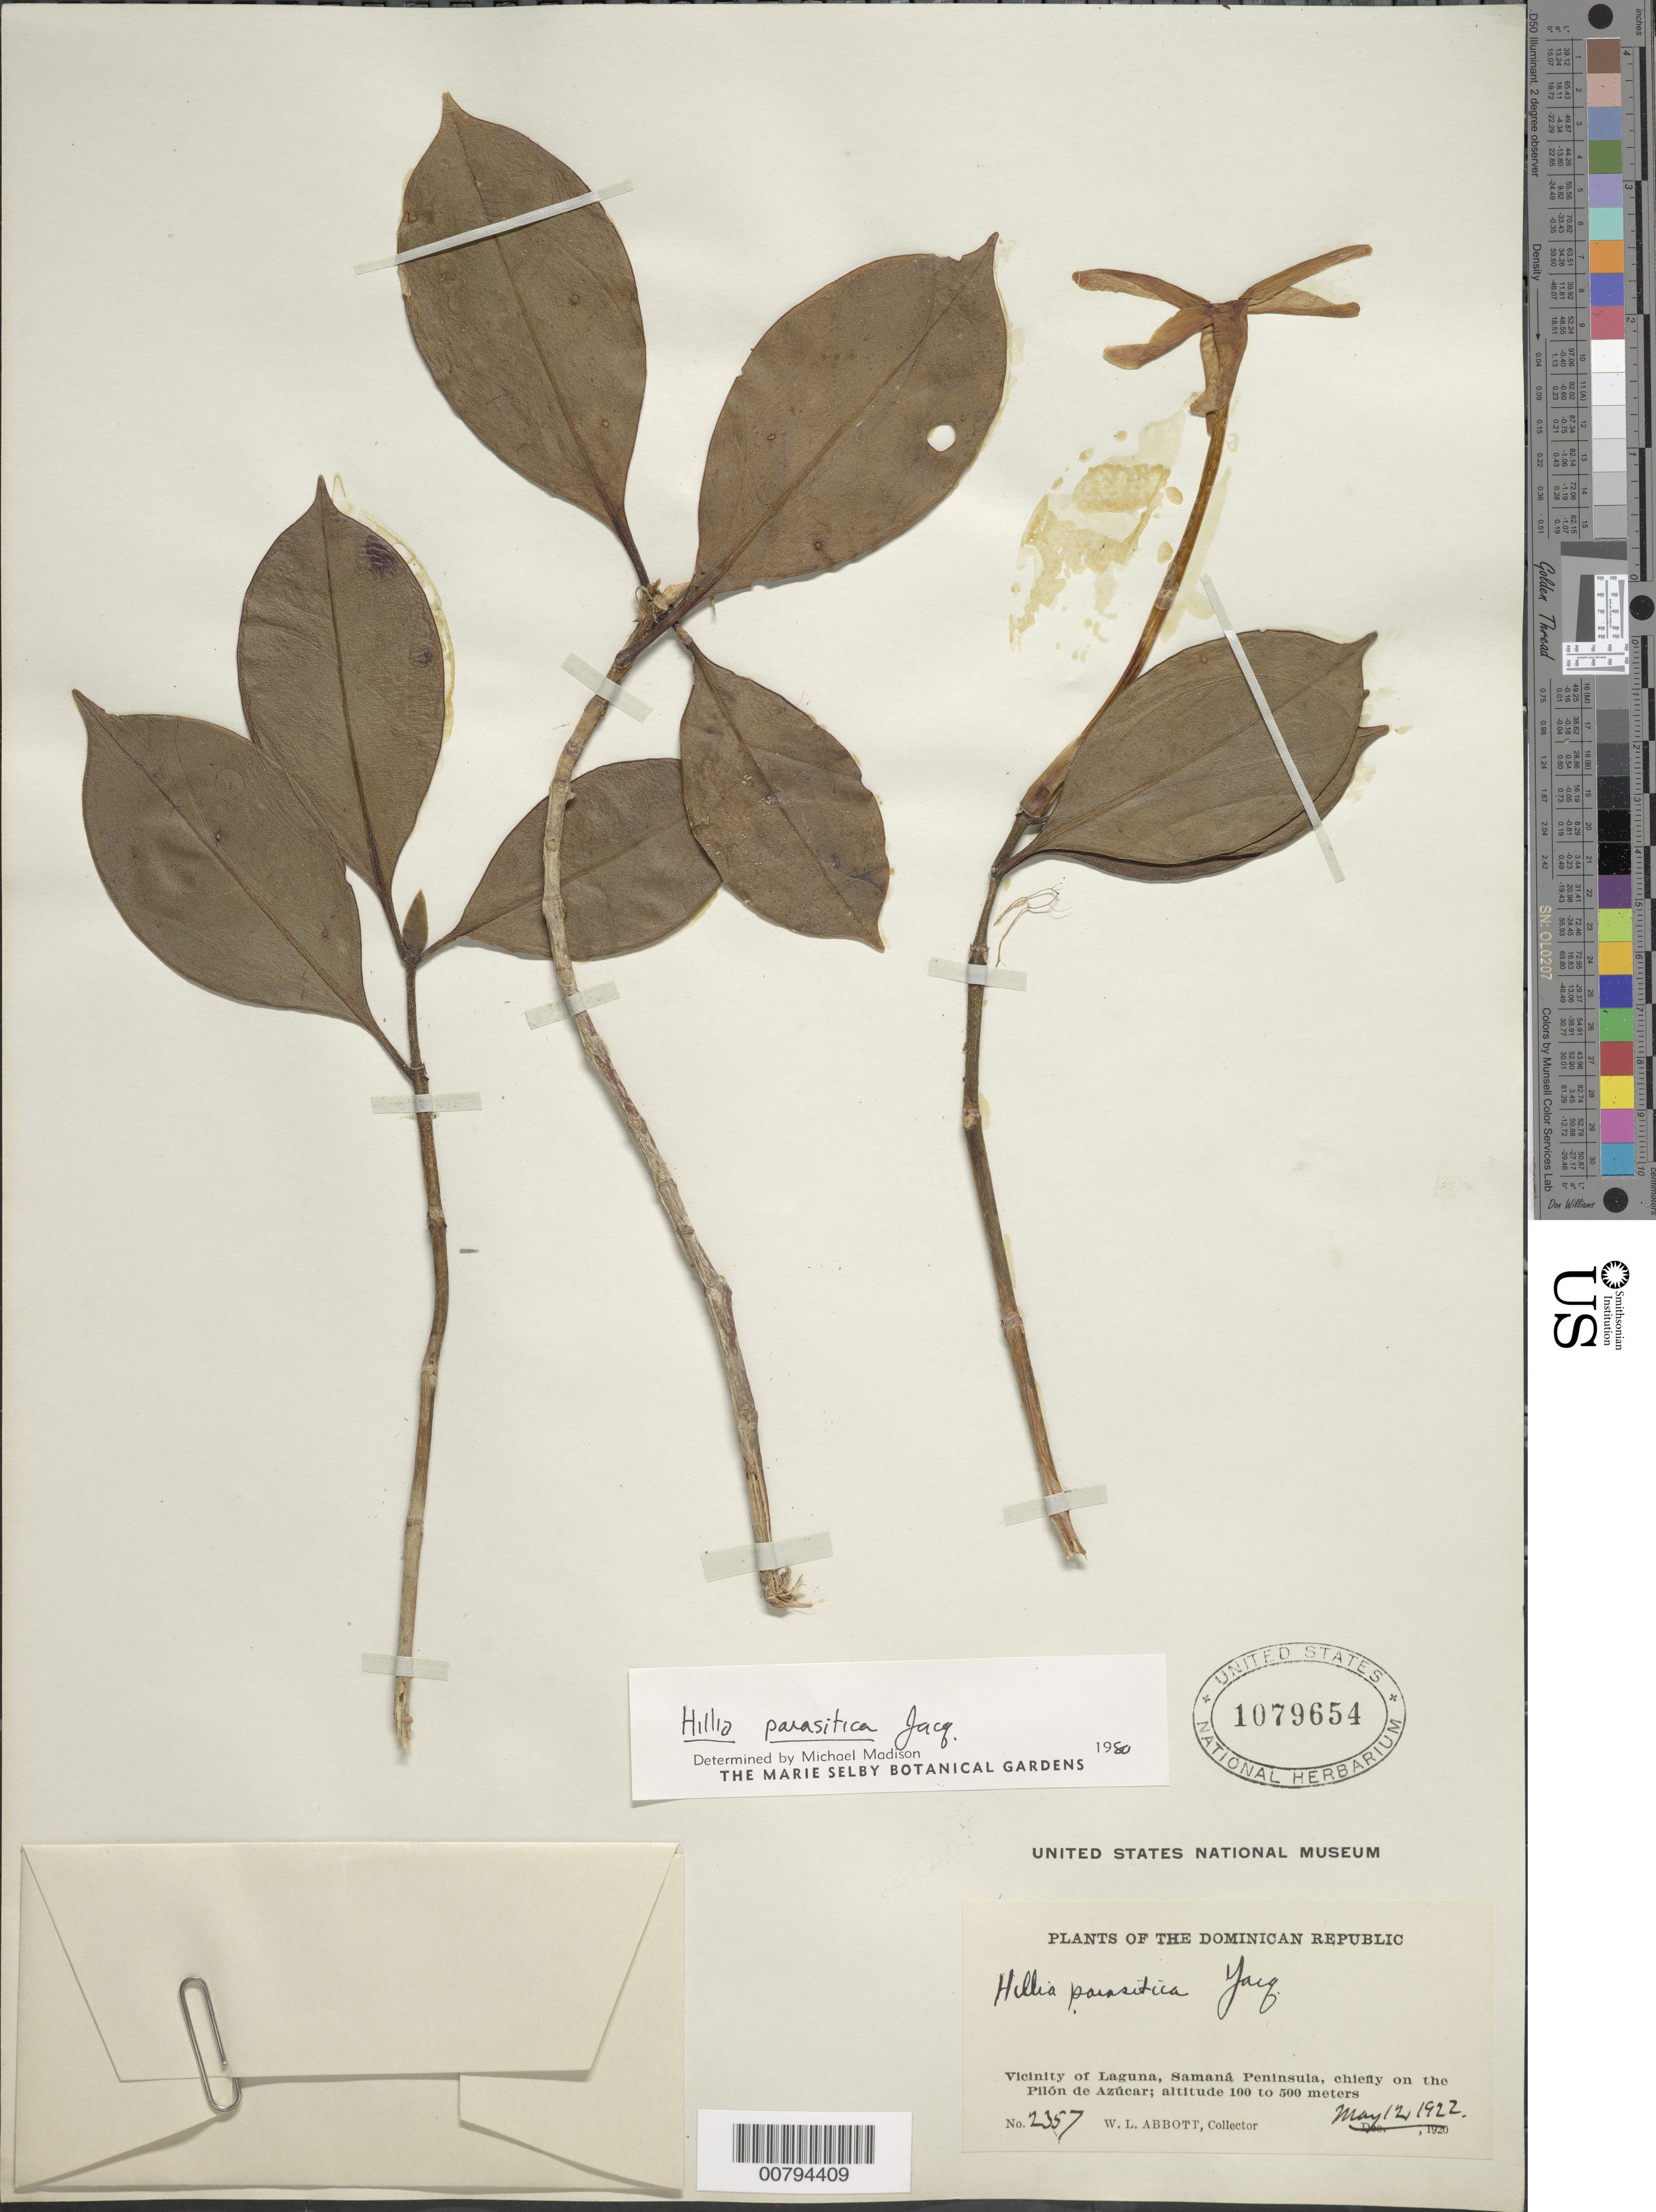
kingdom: Plantae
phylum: Tracheophyta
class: Magnoliopsida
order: Gentianales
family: Rubiaceae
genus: Hillia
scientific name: Hillia parasitica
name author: Jacq.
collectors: W. L. Abbott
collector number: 2357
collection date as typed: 12 May 1922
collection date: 1922-05-12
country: Dominican Republic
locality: Vicinity of Laguna, Samama Peninsula, chiefly on the Piton de Azucar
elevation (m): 100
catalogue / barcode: US 1079654